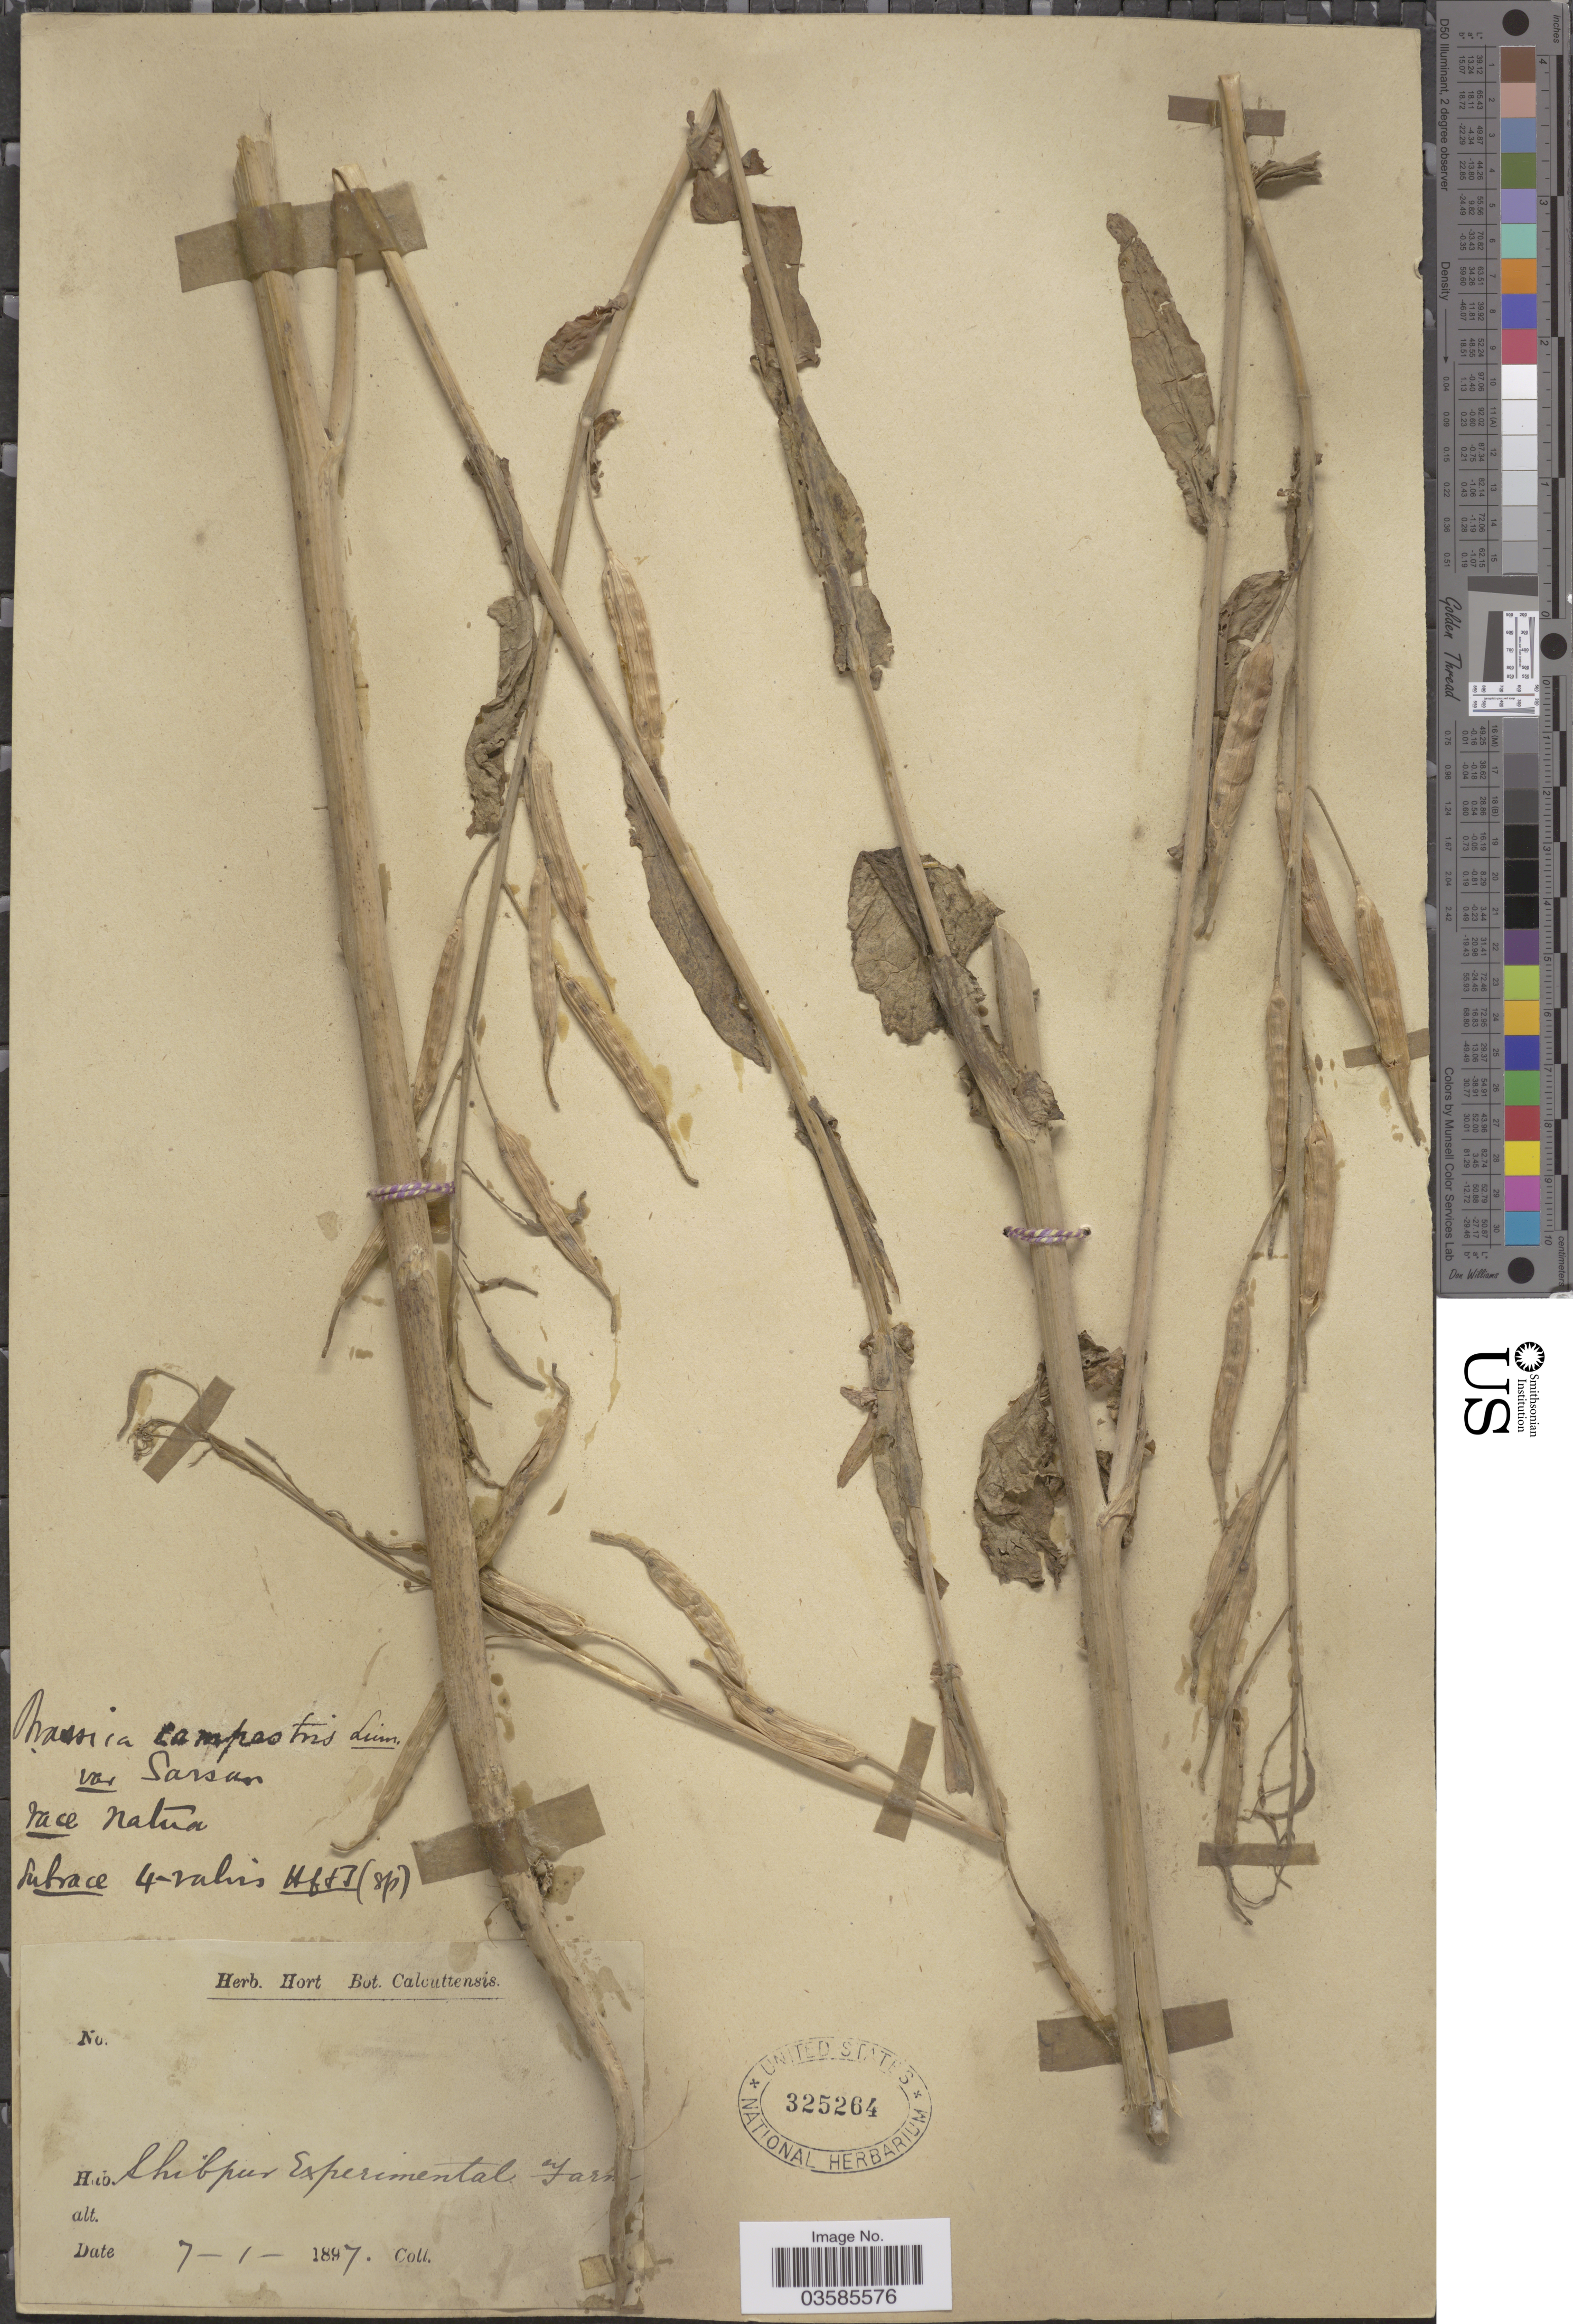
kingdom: Plantae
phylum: Tracheophyta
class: Magnoliopsida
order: Brassicales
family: Brassicaceae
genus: Brassica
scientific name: Brassica campestris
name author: L.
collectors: ex Herb. Hort. Bot. Calcuttensis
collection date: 1897-01-07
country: India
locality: Shibpur Experimental Farm.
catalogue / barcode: US 325264